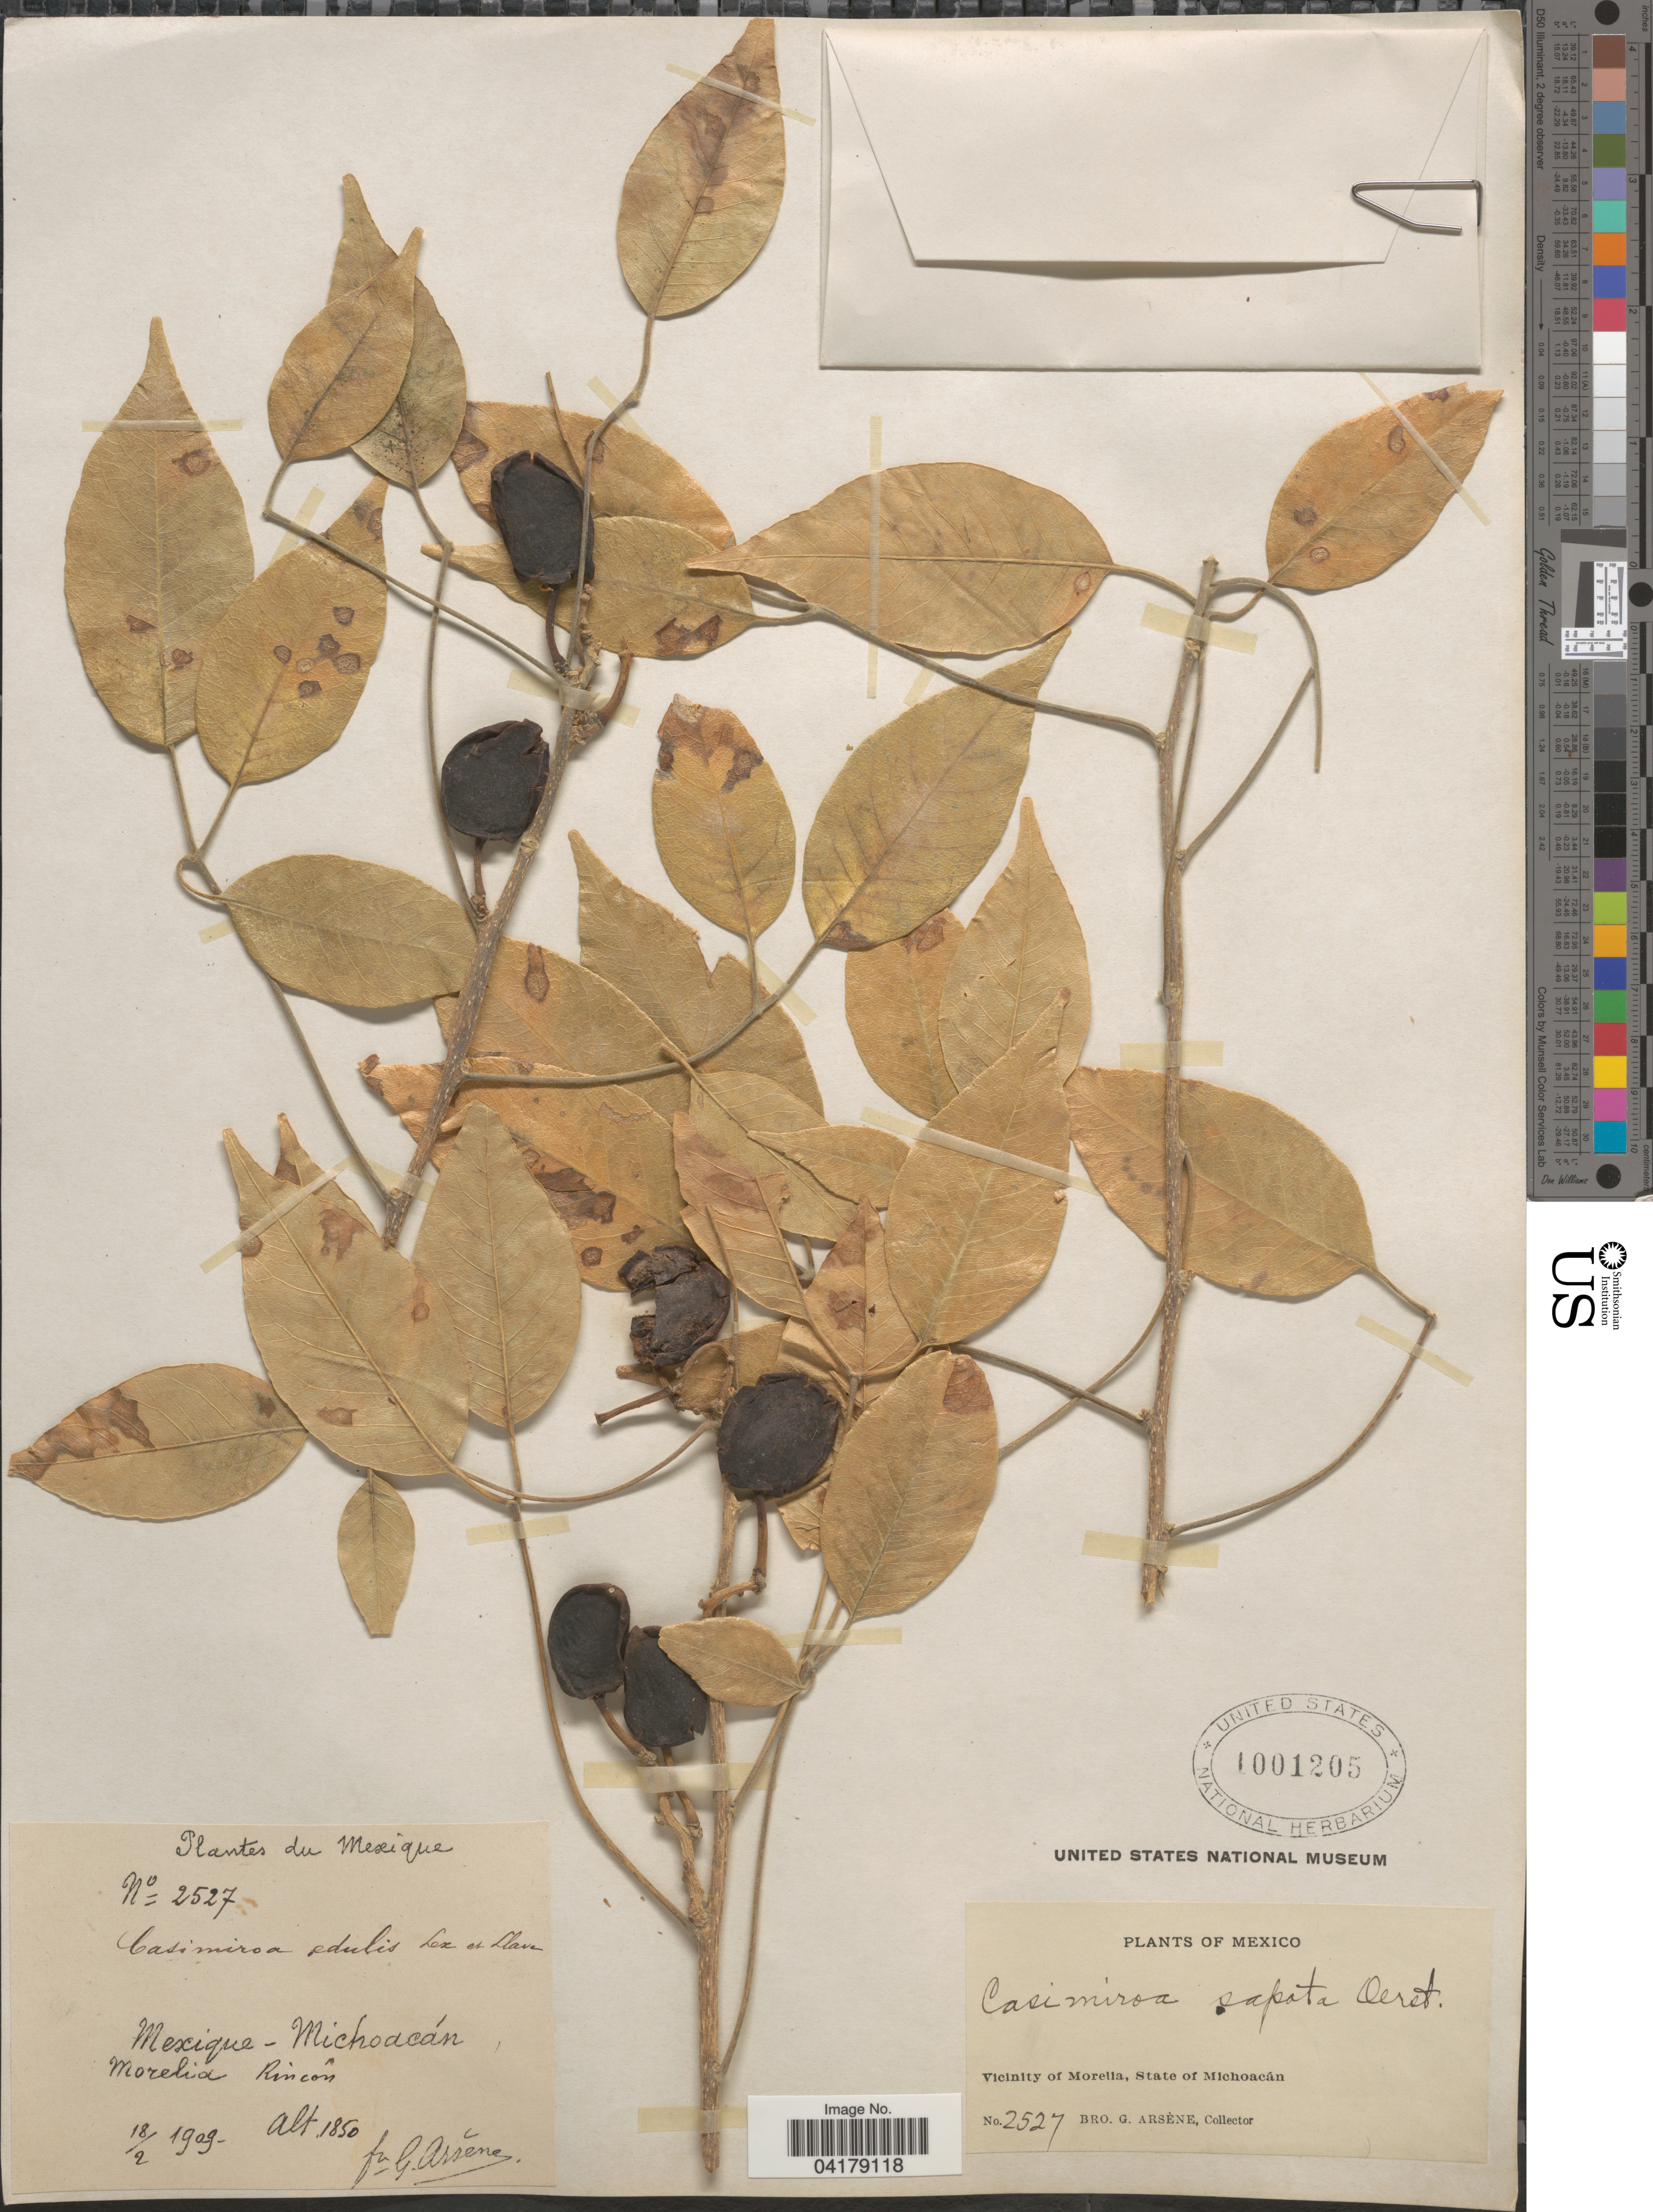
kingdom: Plantae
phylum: Tracheophyta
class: Magnoliopsida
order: Sapindales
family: Rutaceae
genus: Casimiroa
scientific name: Casimiroa edulis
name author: La Llave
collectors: Bro. G. Arsène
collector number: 2527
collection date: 1909-02-18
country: Mexico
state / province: Michoacán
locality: Vicinity of Morelia. Rincón.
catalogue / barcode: US 1001205